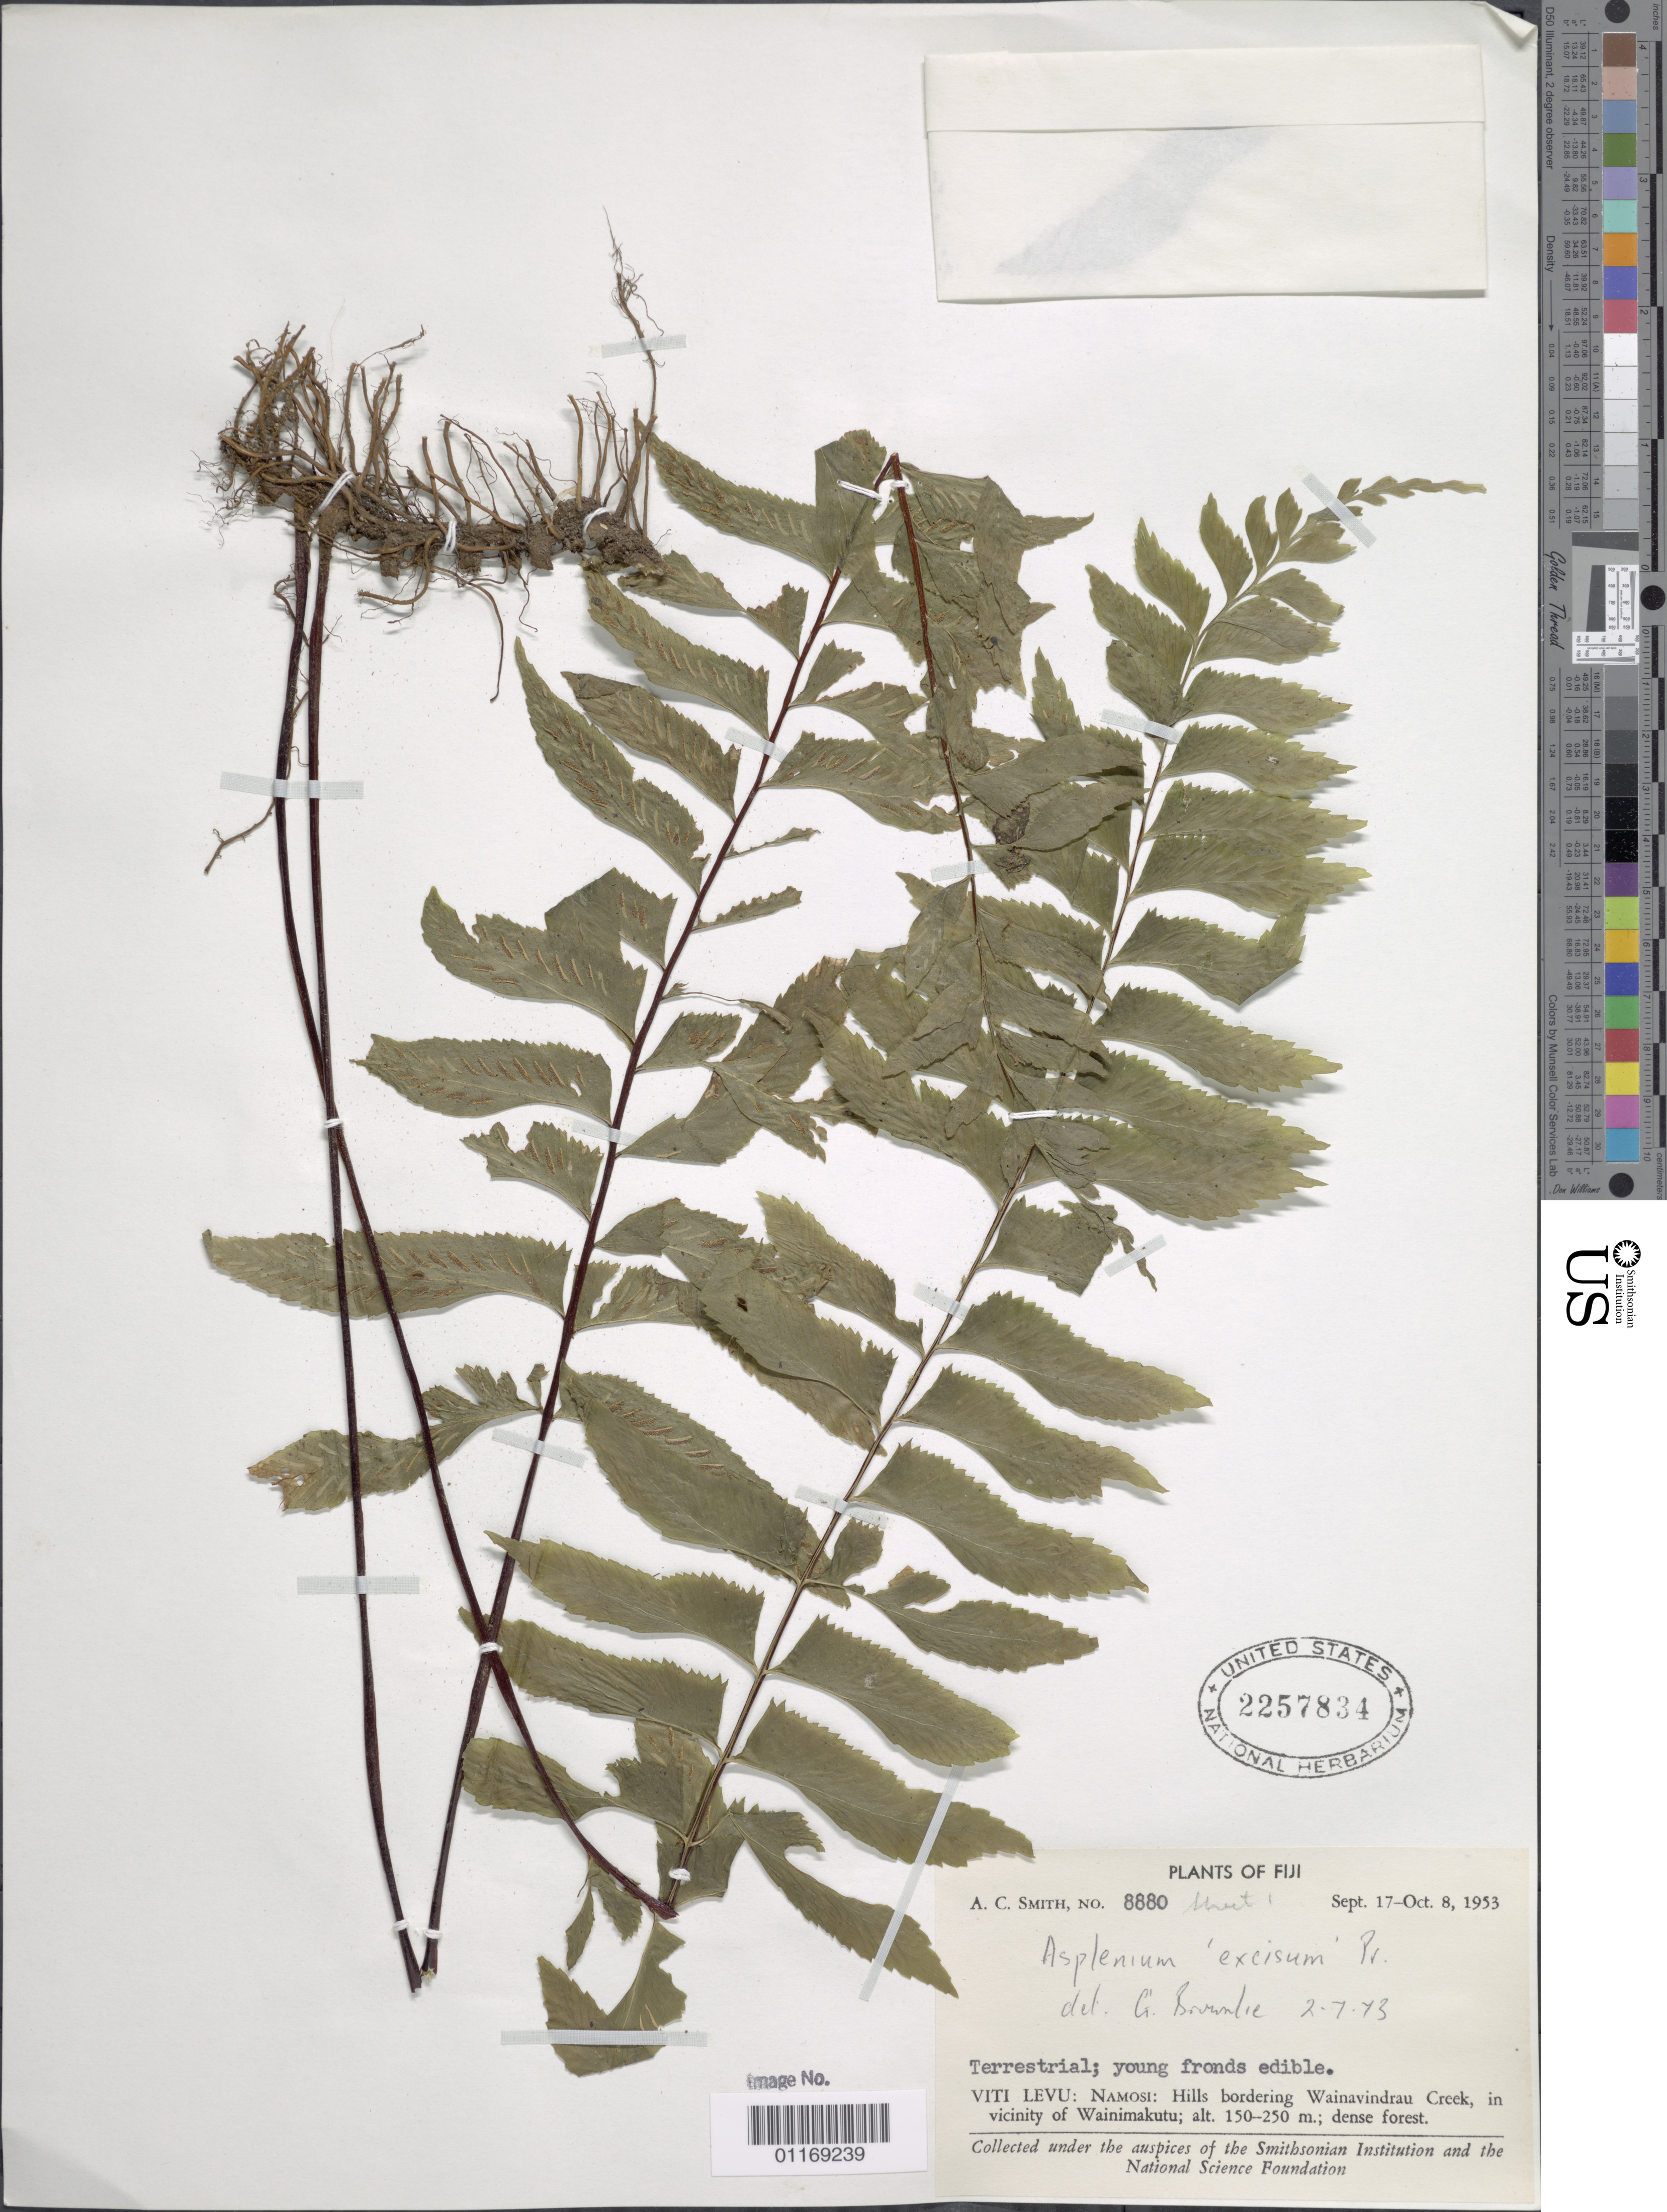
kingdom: Plantae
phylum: Tracheophyta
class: Polypodiopsida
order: Polypodiales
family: Aspleniaceae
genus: Hymenasplenium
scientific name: Hymenasplenium excisum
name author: C. Presl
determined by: Wagner, W. L., (BOT), Smithsonian Institution - National Museum of Natural History (UNITED STATES)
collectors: A. C. Smith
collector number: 8880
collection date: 1953-09-17/1953-10-08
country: Fiji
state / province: Central Division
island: Viti Levu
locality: Hills bordering Wainavindrau Creek, in vicinity of Wainimakutu, Namosi Prov., Viti Levu, Fiji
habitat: Dense forest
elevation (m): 150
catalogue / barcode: US 2257834